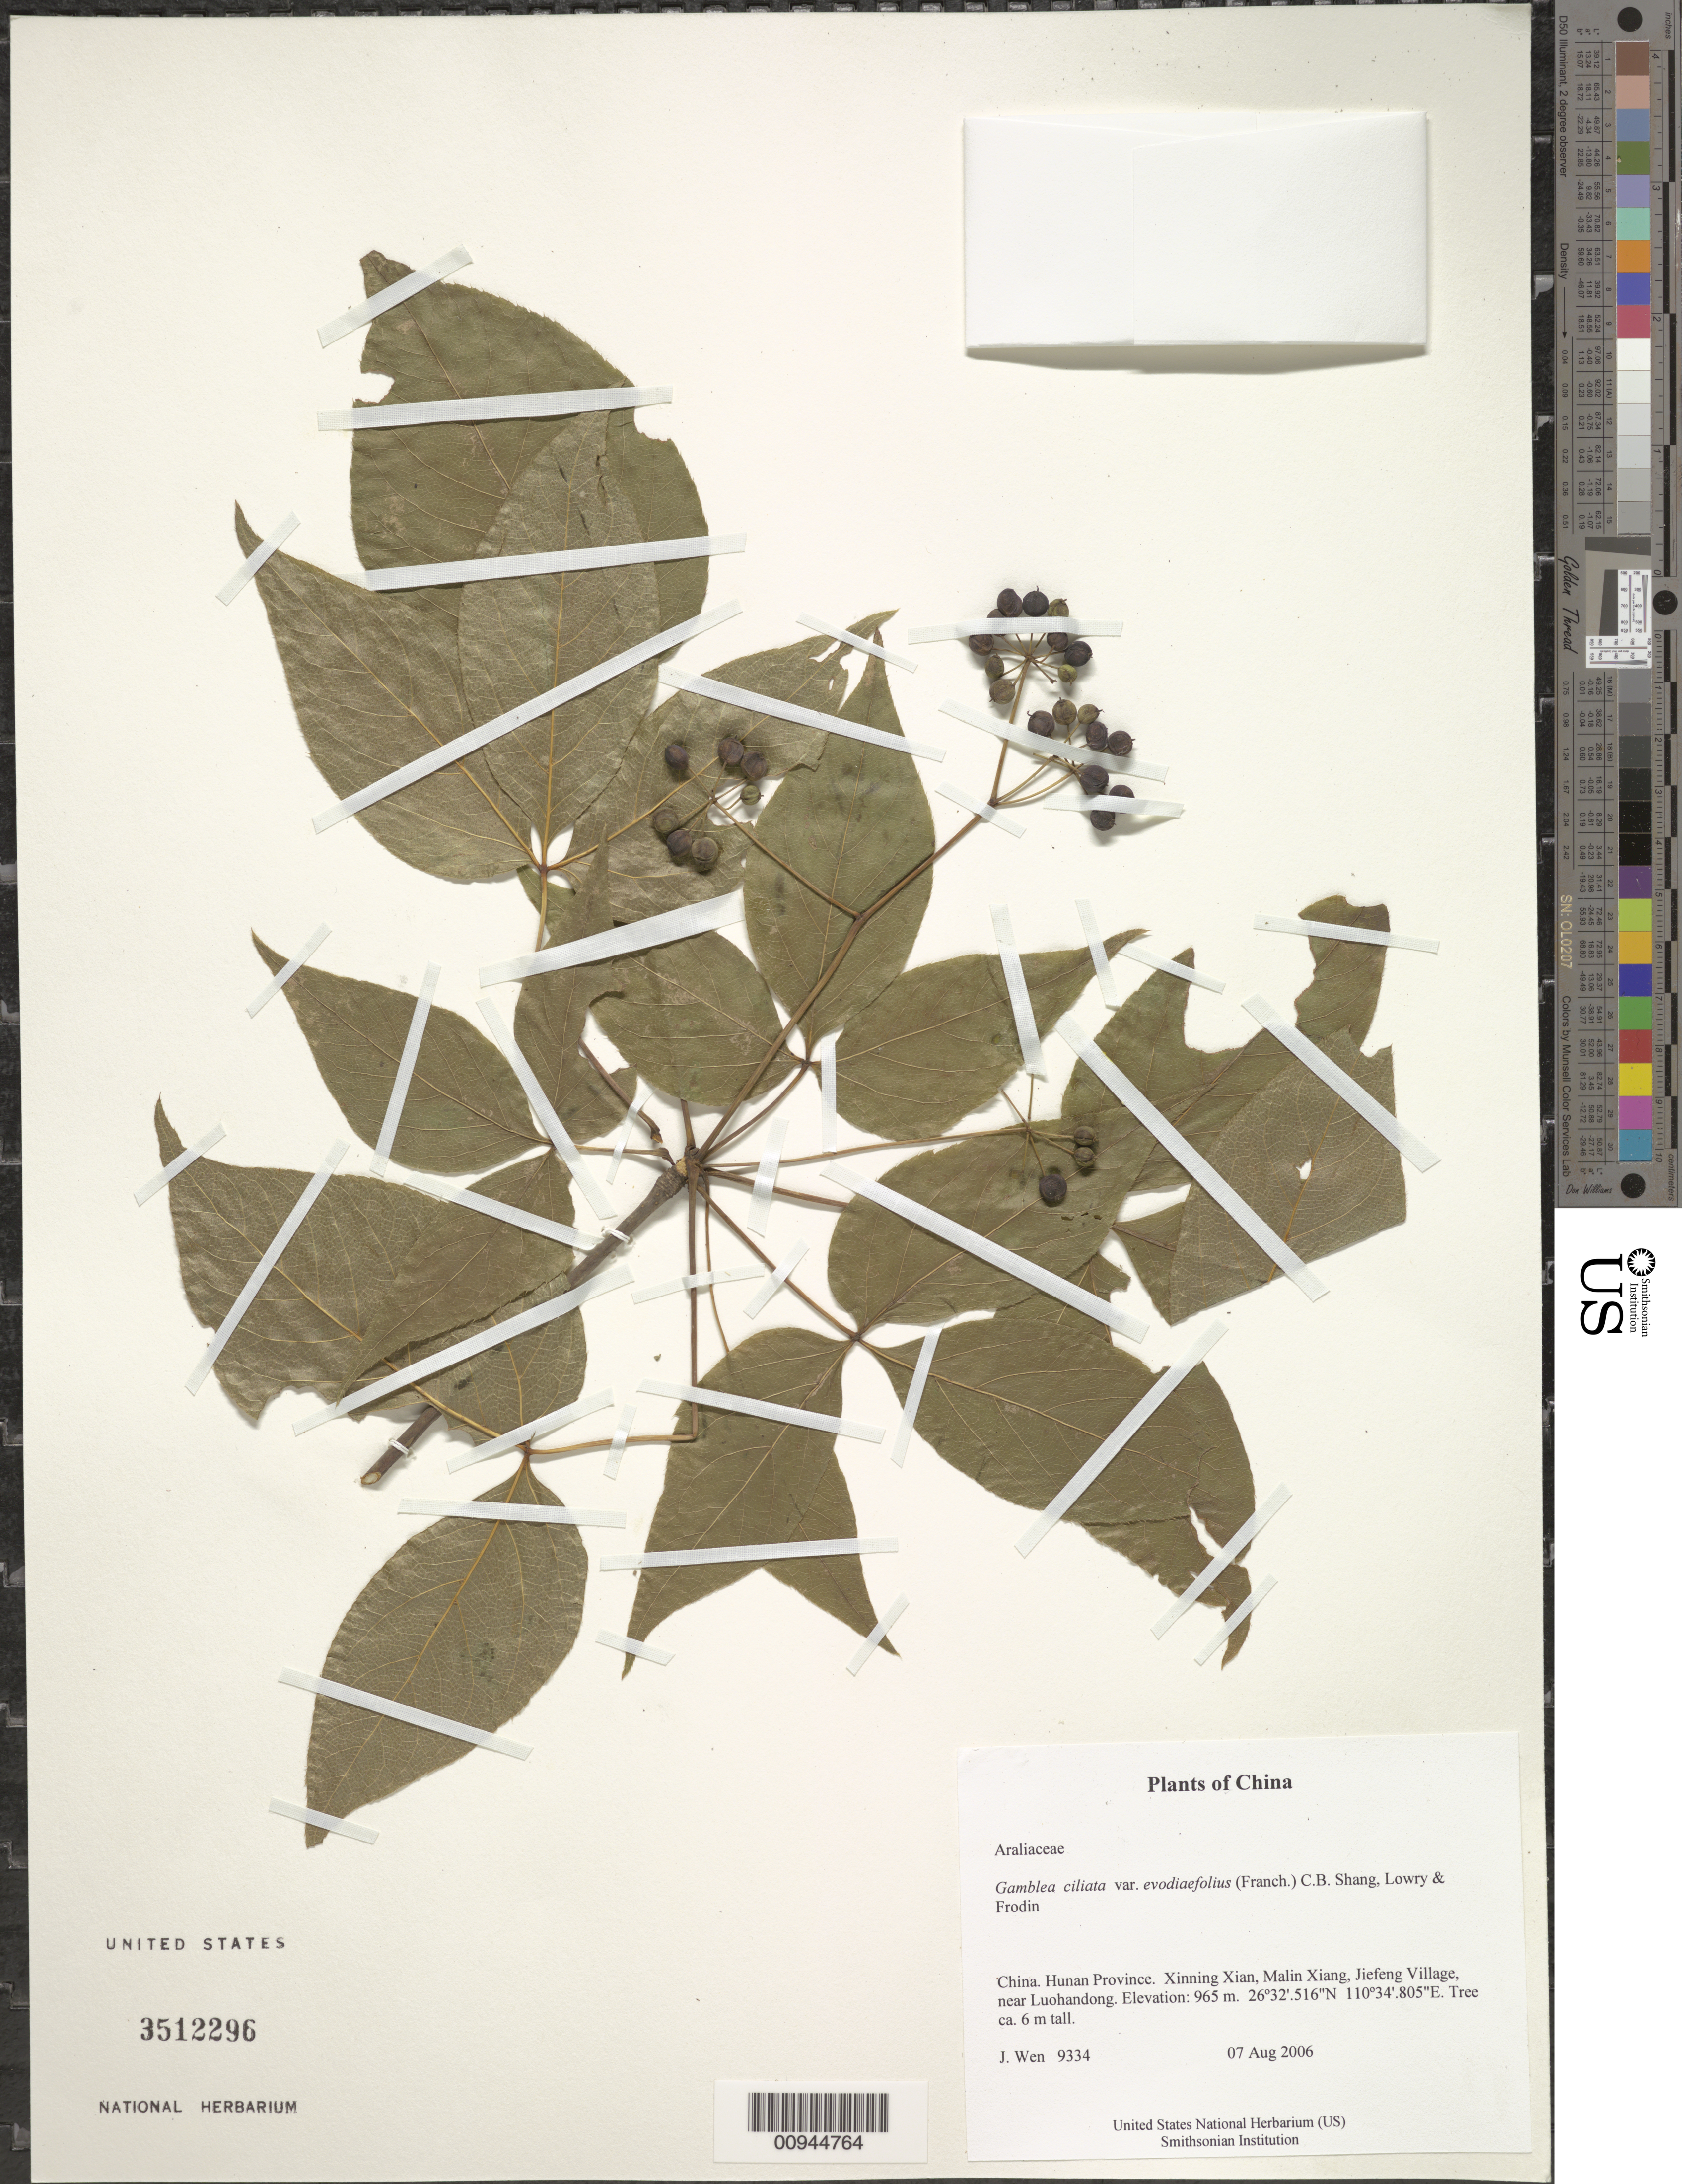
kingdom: Plantae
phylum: Tracheophyta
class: Magnoliopsida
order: Apiales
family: Araliaceae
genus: Gamblea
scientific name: Gamblea ciliata var. evodiifolia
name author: (Franch.) C.B. Shang et al.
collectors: J. Wen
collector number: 9334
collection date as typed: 07 Aug 2006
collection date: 2006-08-07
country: China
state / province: Hunan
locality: Xinning Xian, Malin Xiang, Jiefeng Village, near Luohandong.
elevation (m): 965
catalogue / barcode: US 3512296